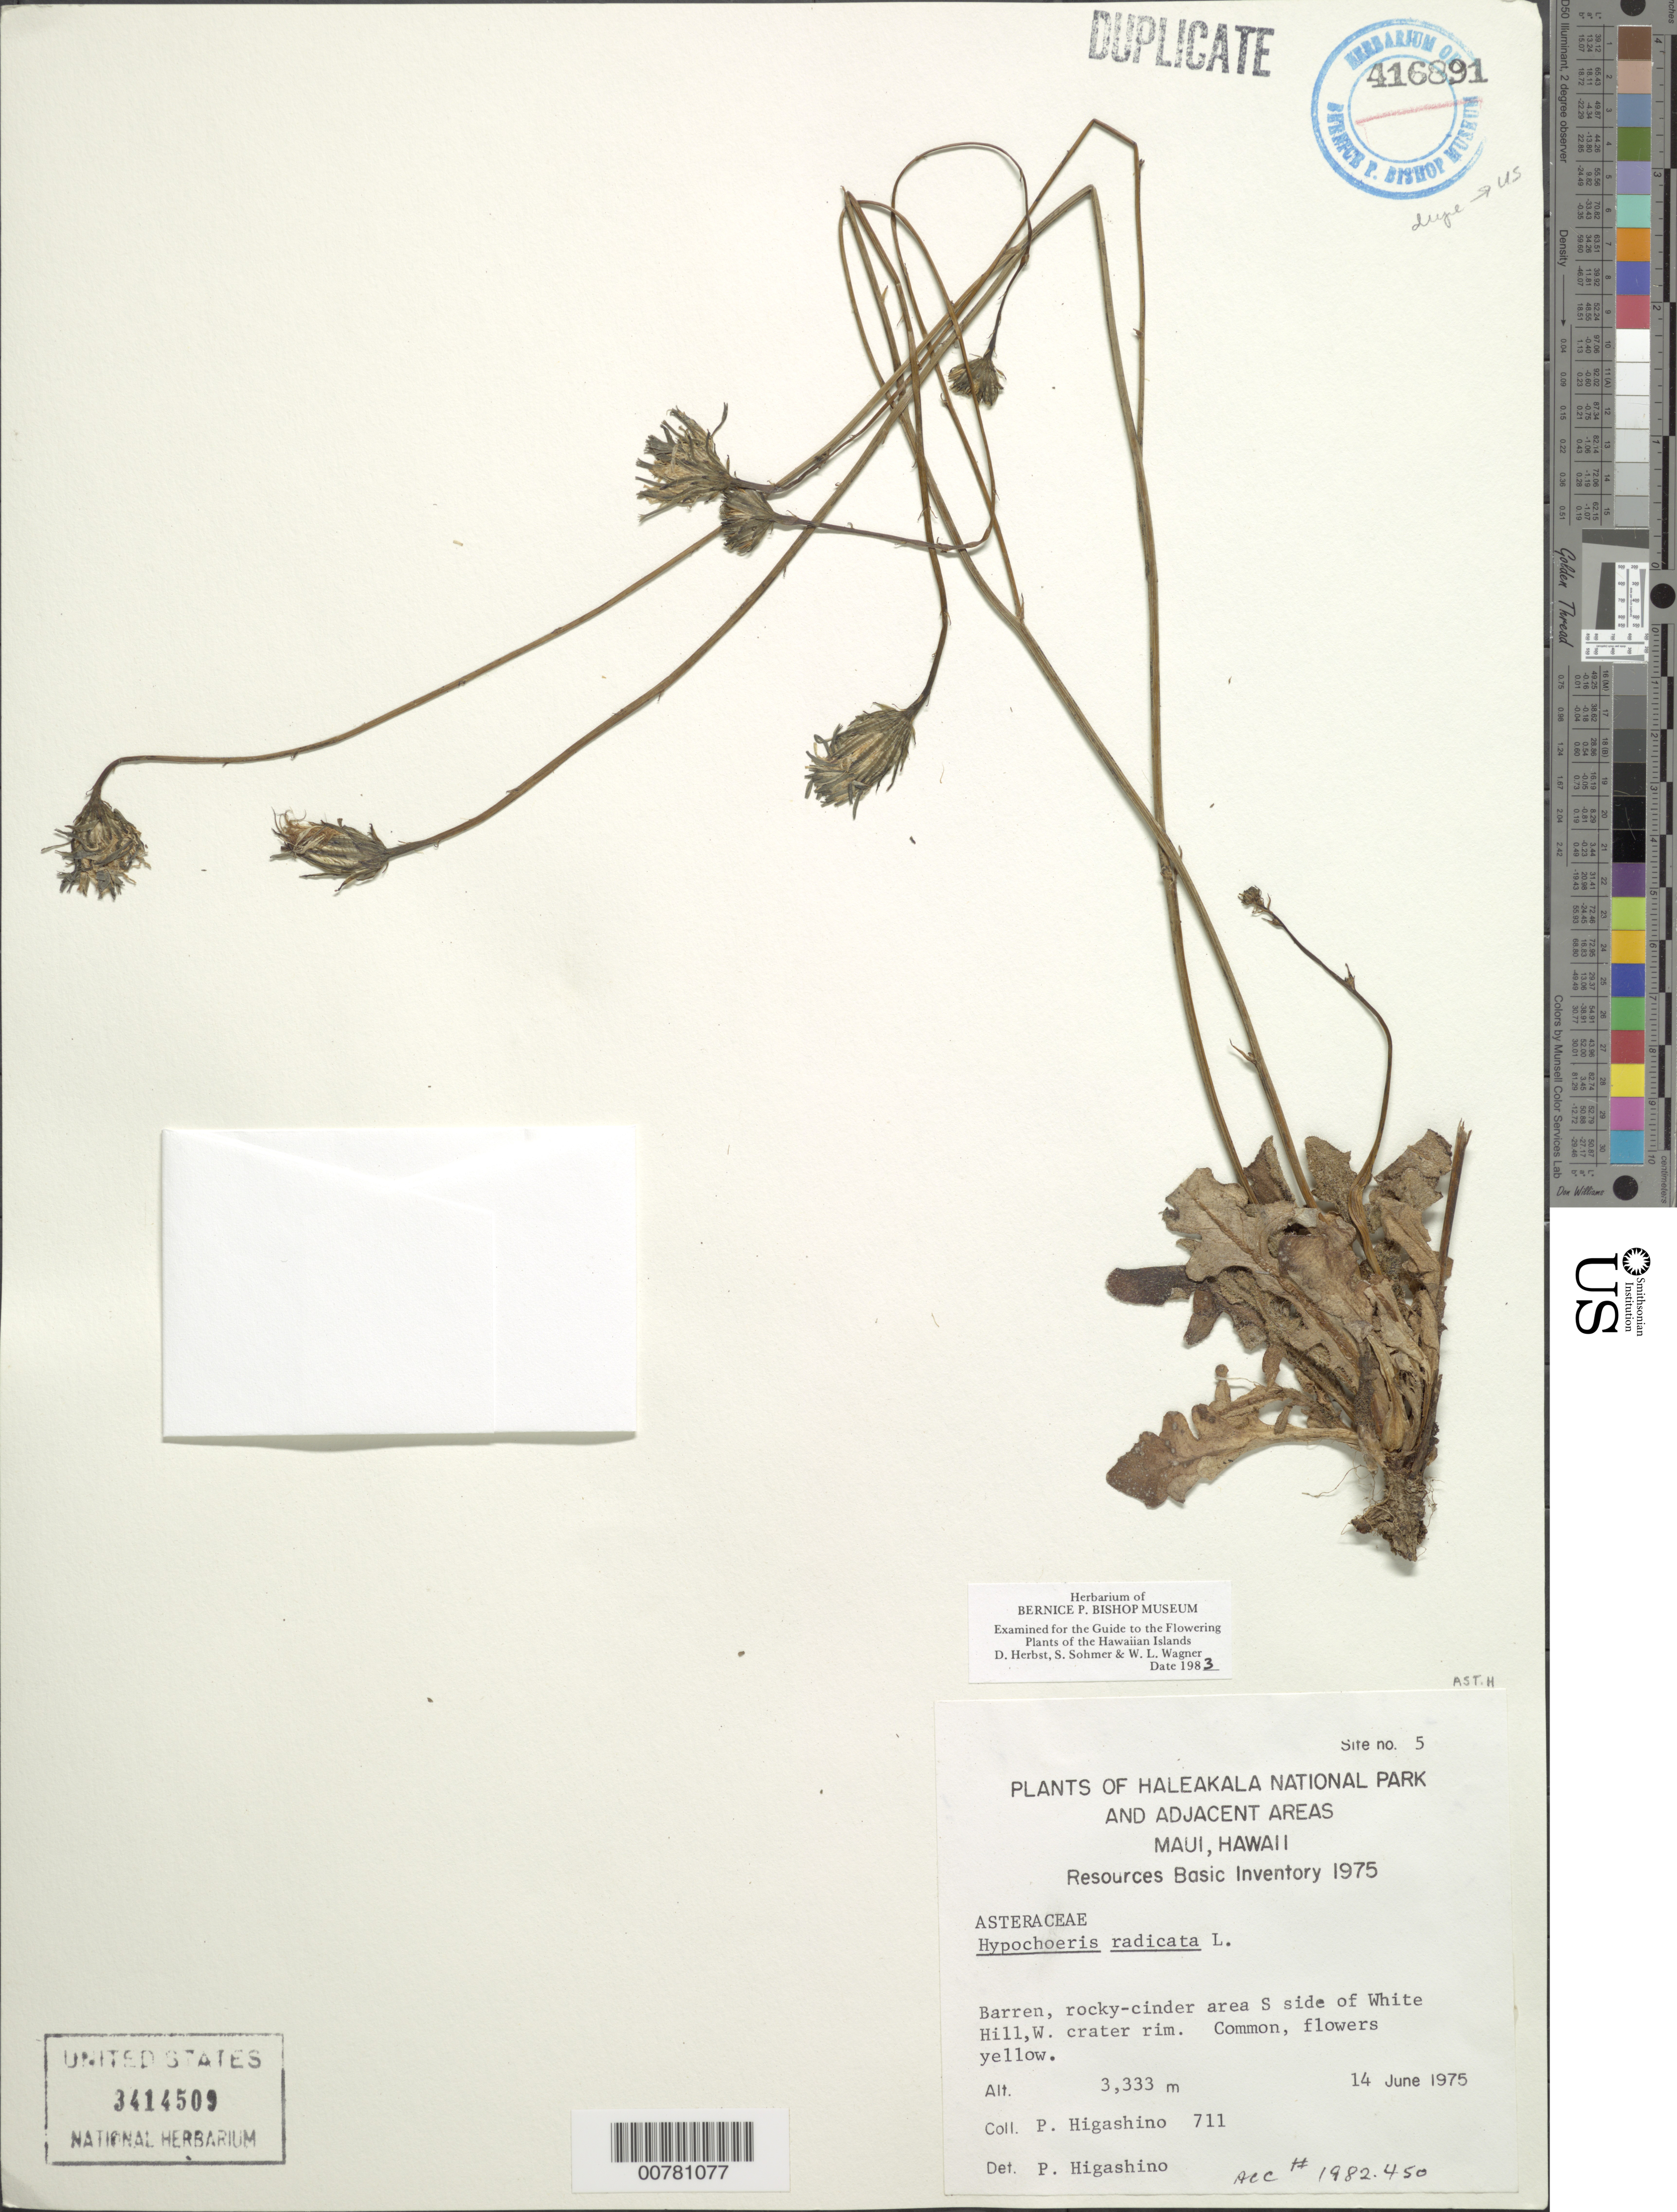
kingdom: Plantae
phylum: Tracheophyta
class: Magnoliopsida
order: Asterales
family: Asteraceae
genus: Hypochaeris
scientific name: Hypochaeris radicata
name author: L.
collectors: P. Higashino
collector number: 711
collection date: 1975-06-14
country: United States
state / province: Hawaii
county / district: Maui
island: Maui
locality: Haleakala National Park and Adjacent Areas, S side of White Hill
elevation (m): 3333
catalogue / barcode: US 3414509